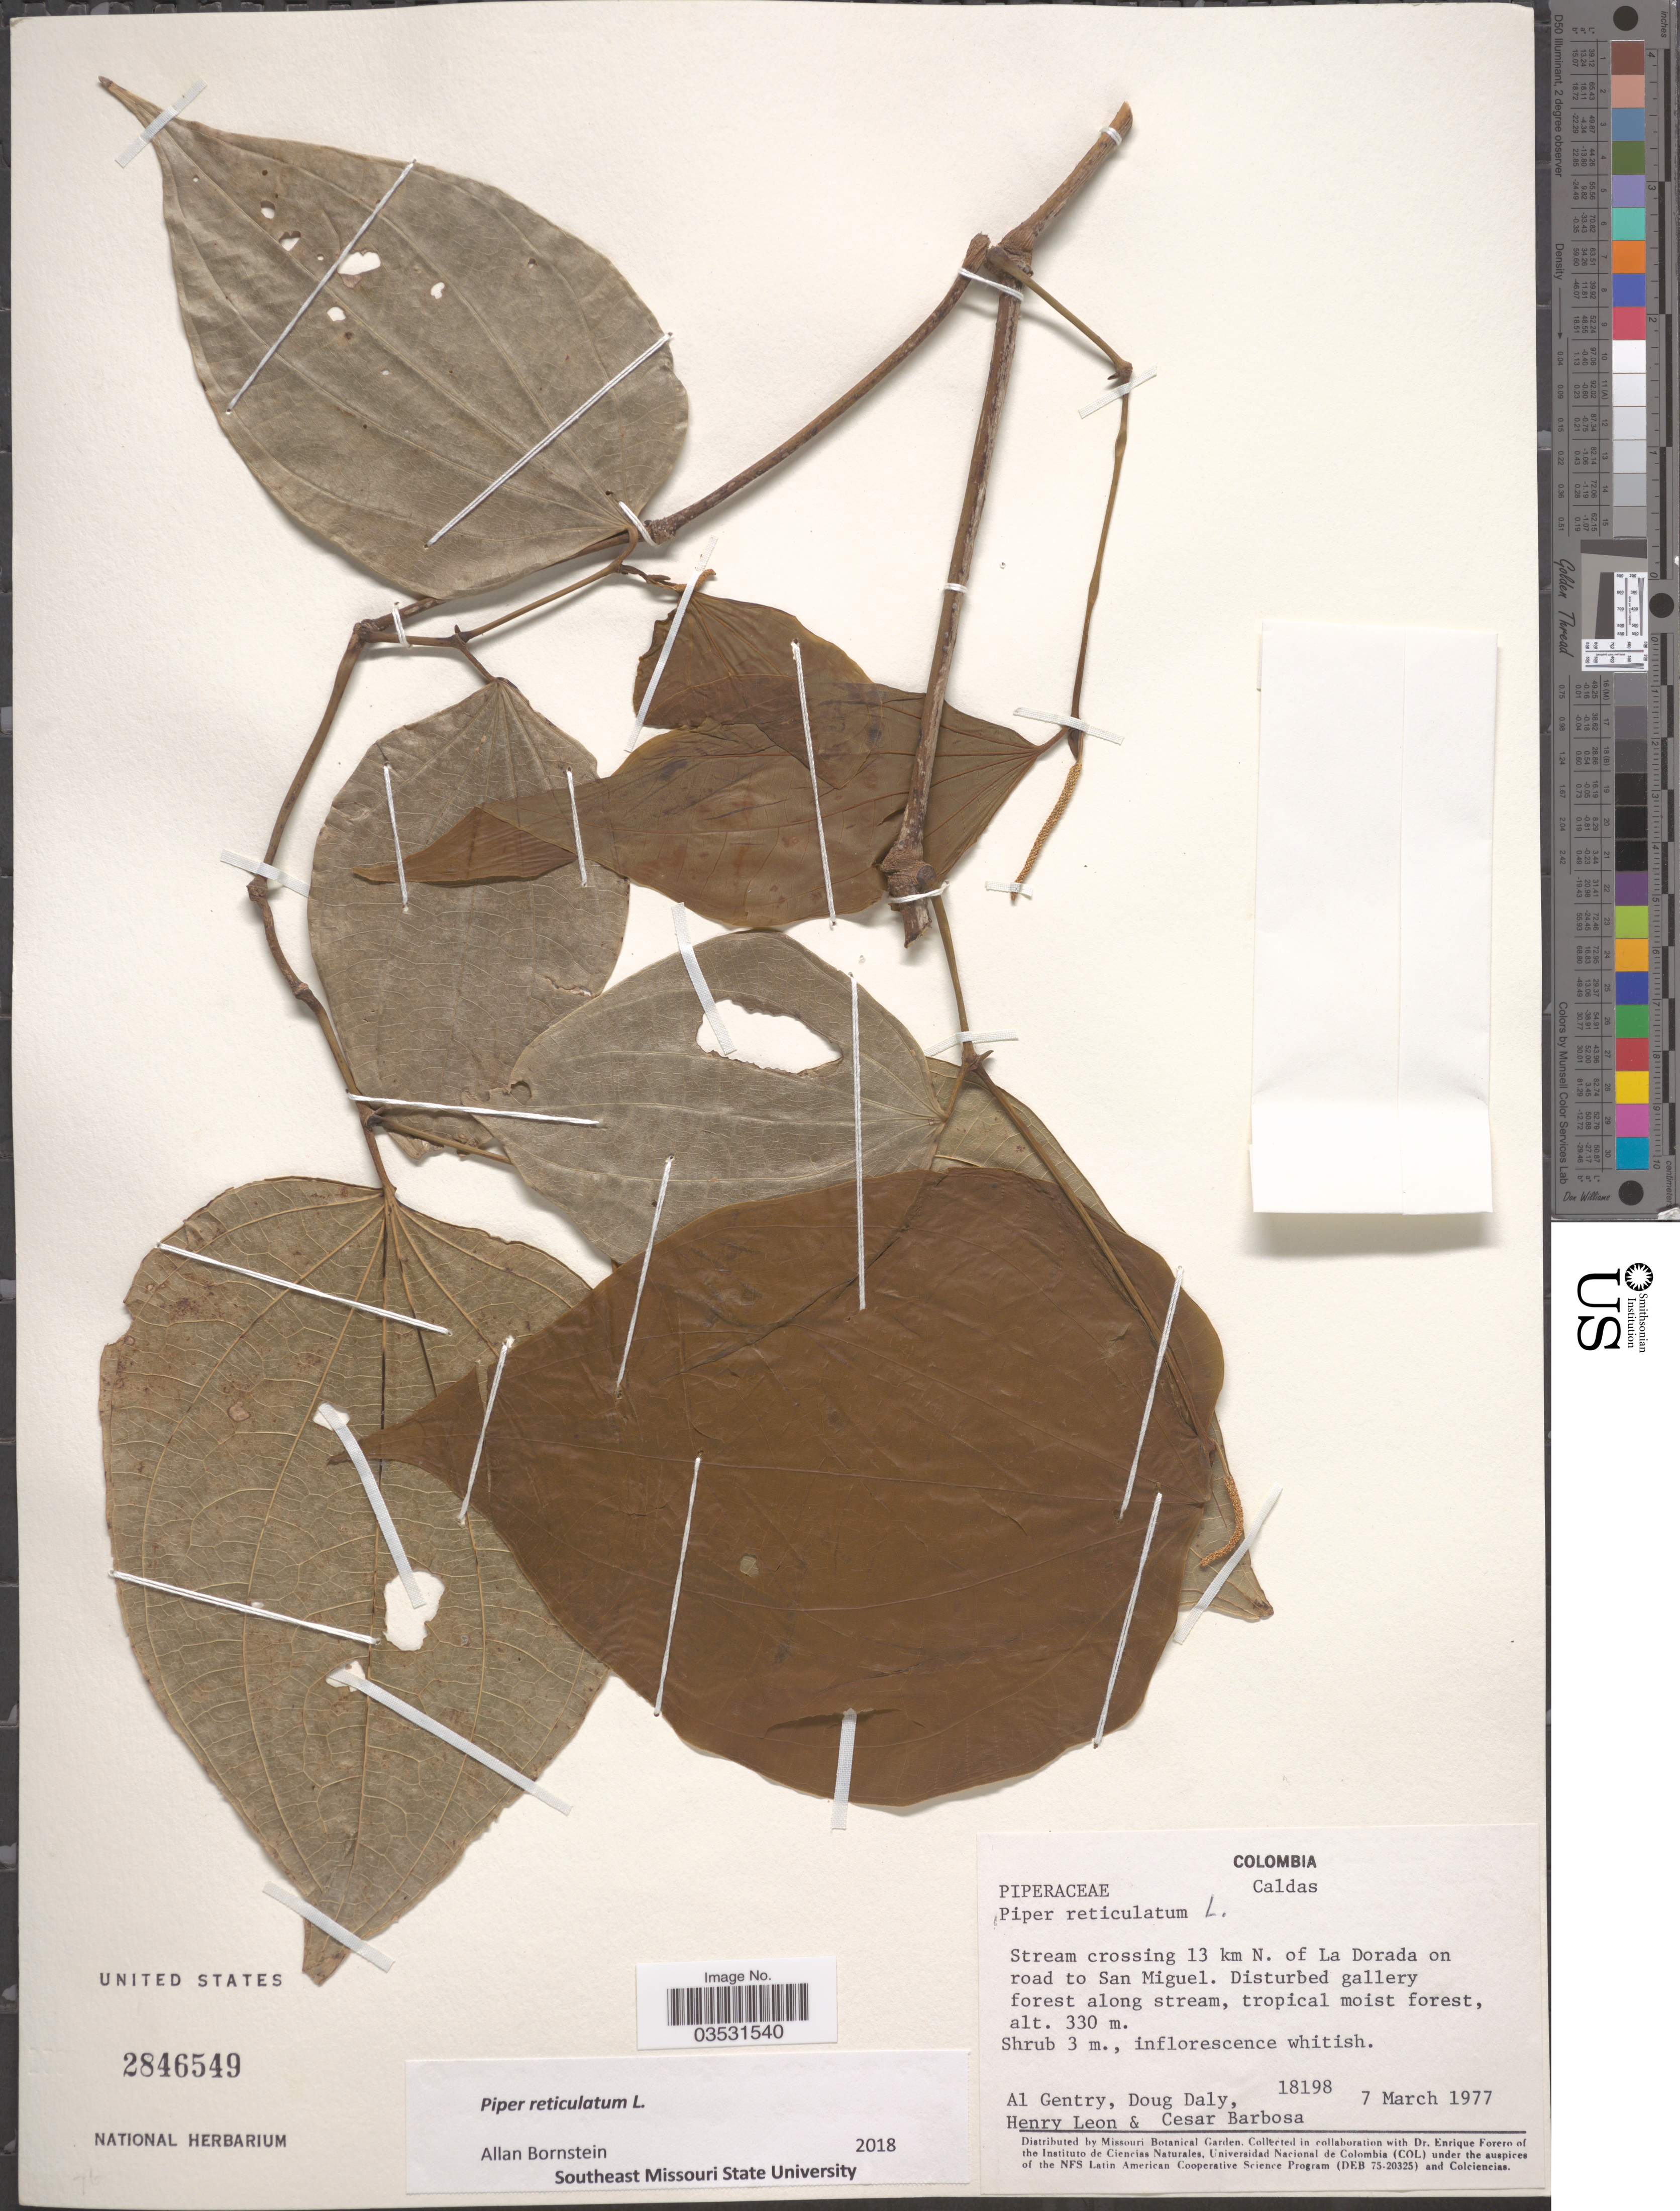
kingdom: Plantae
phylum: Tracheophyta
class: Magnoliopsida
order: Piperales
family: Piperaceae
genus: Piper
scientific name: Piper reticulatum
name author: L.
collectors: A. H. Gentry, D. C. Daly, Henry Leon & C. E. Barbosa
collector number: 18198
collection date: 1977-03-07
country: Colombia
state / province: Caldas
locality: Stream crossing 13 km N. of La Dorada on road to San Miguel.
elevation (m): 330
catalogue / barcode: US 2846549